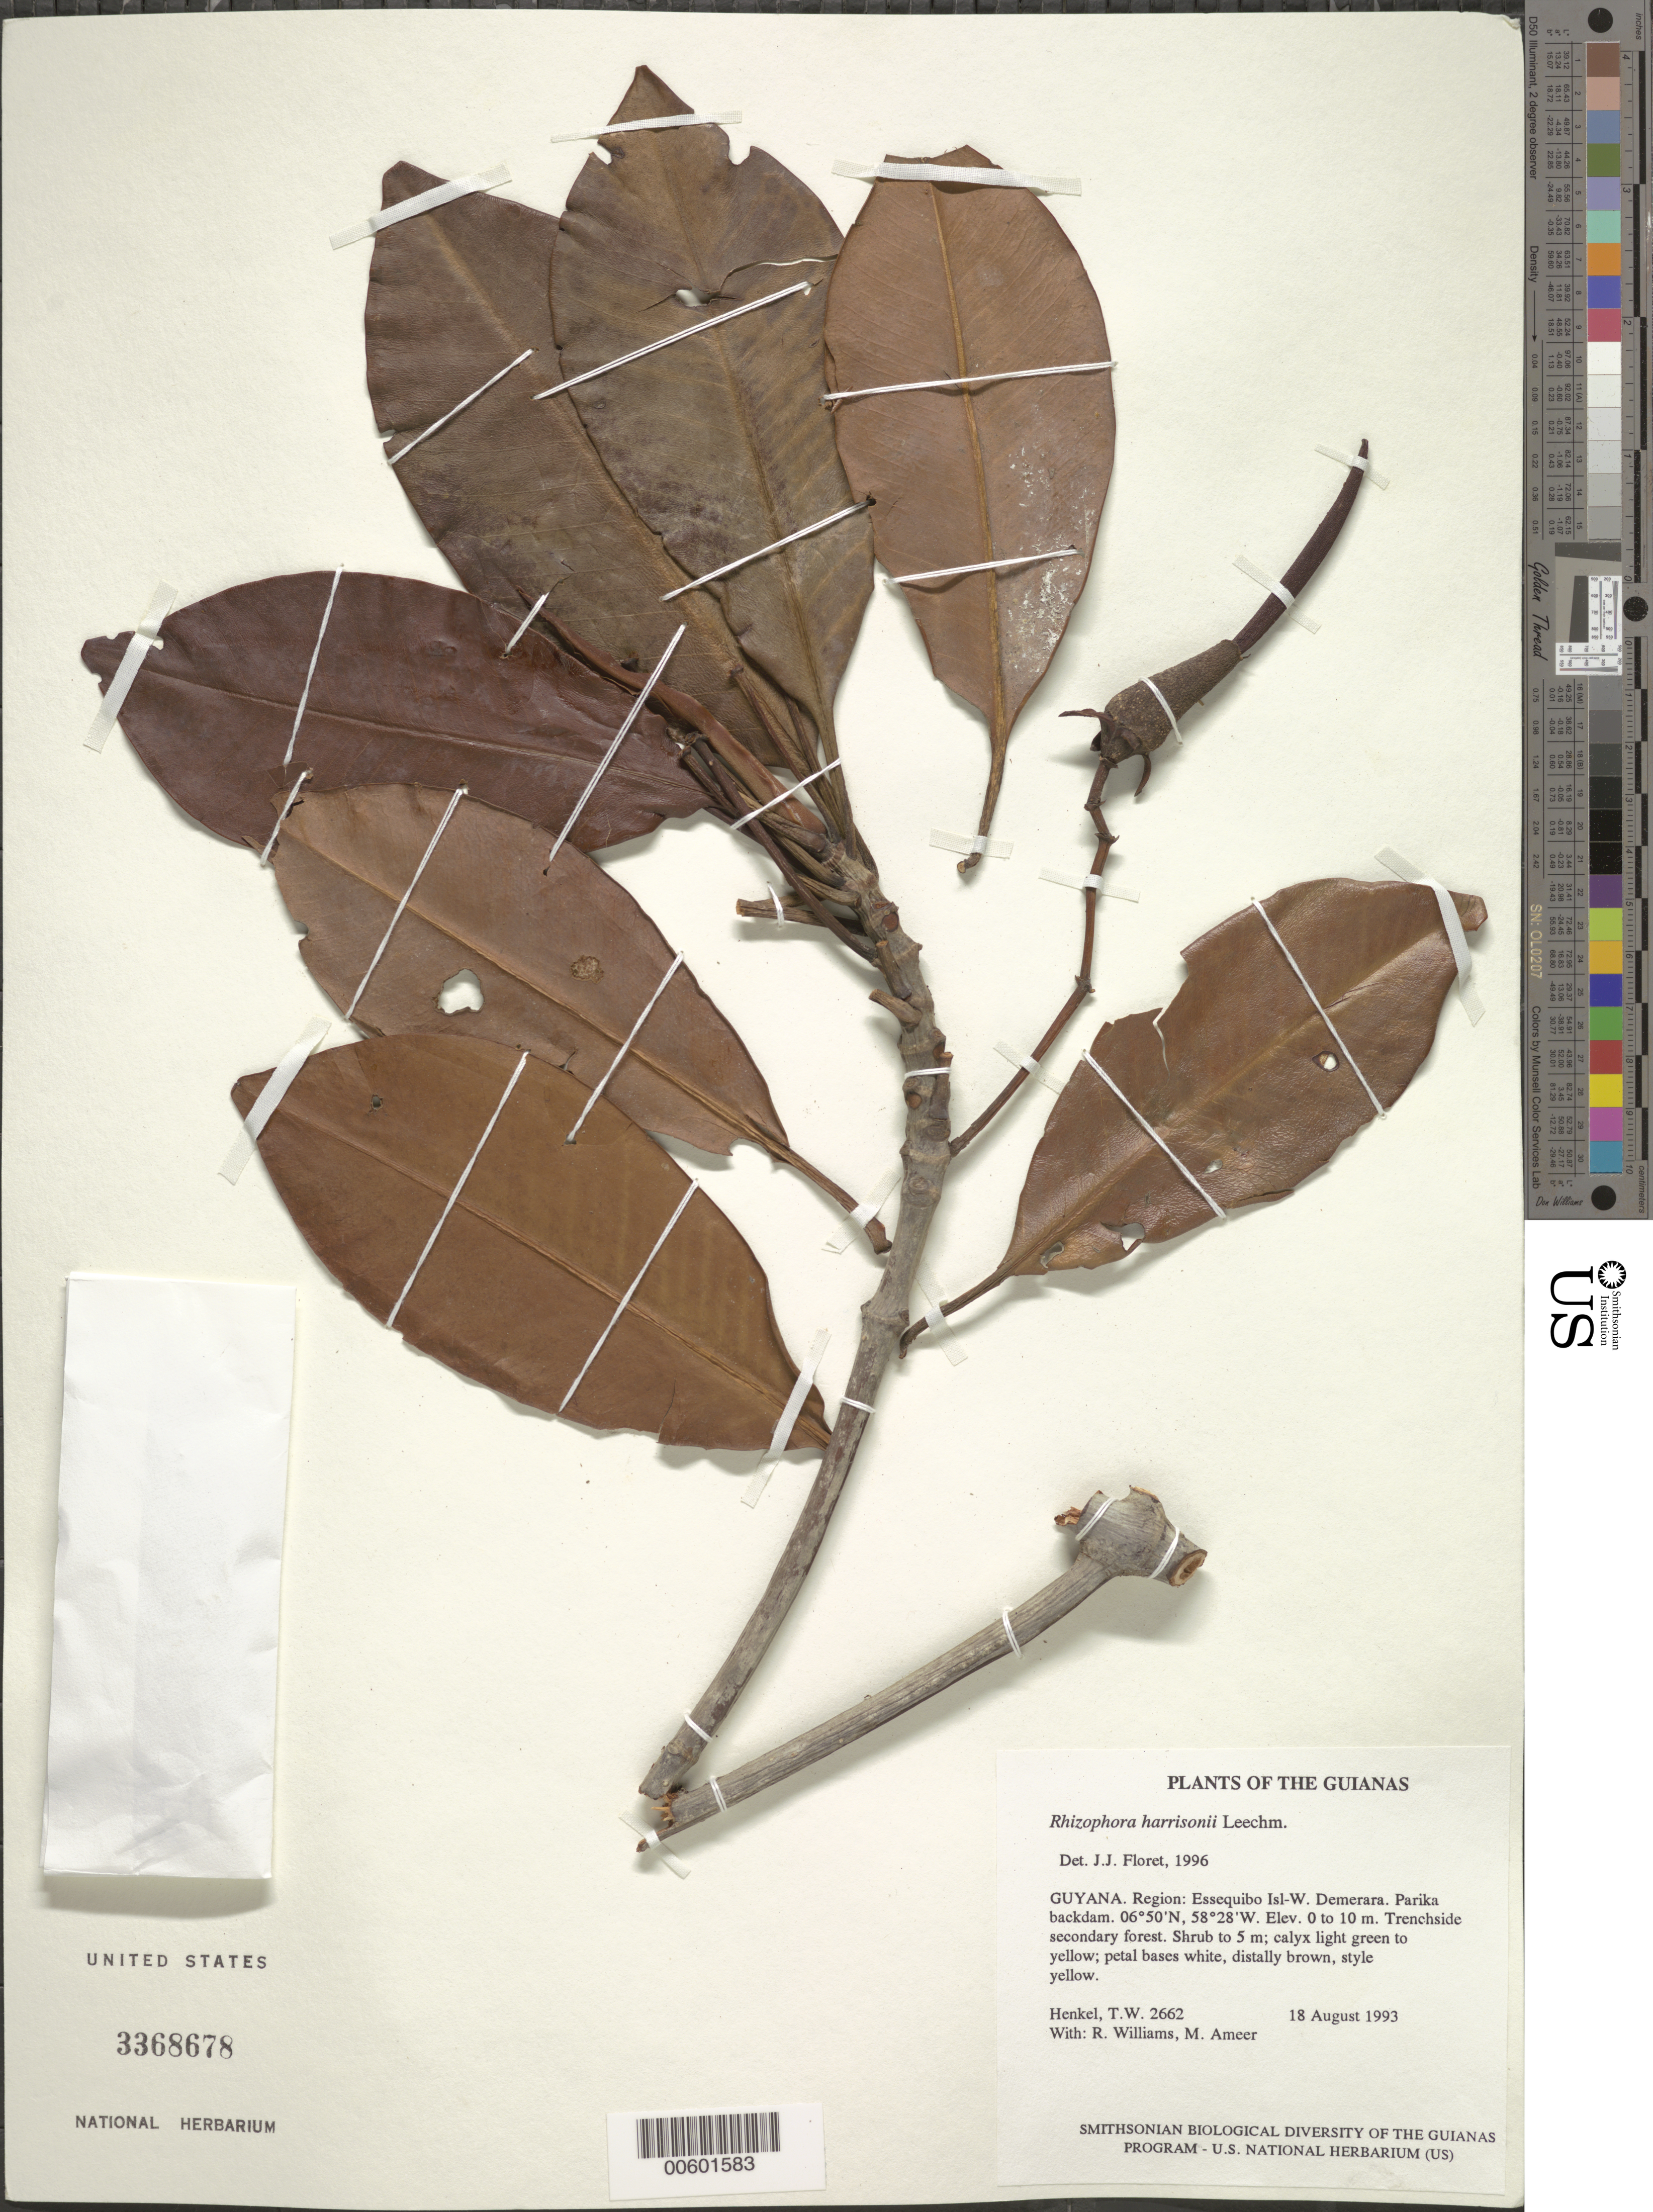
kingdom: Plantae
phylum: Tracheophyta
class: Magnoliopsida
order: Malpighiales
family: Rhizophoraceae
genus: Rhizophora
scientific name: Rhizophora harrisonii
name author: Leechm.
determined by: Floret, J. J.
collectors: T. Henkel, R. Williams & M. Ameer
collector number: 2662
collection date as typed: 18 August 1993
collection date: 1993-08-18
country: Guyana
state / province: Essequibo Isl-W. Demerara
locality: Parika backdam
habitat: Trenchside secondary forest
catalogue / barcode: US 3368678